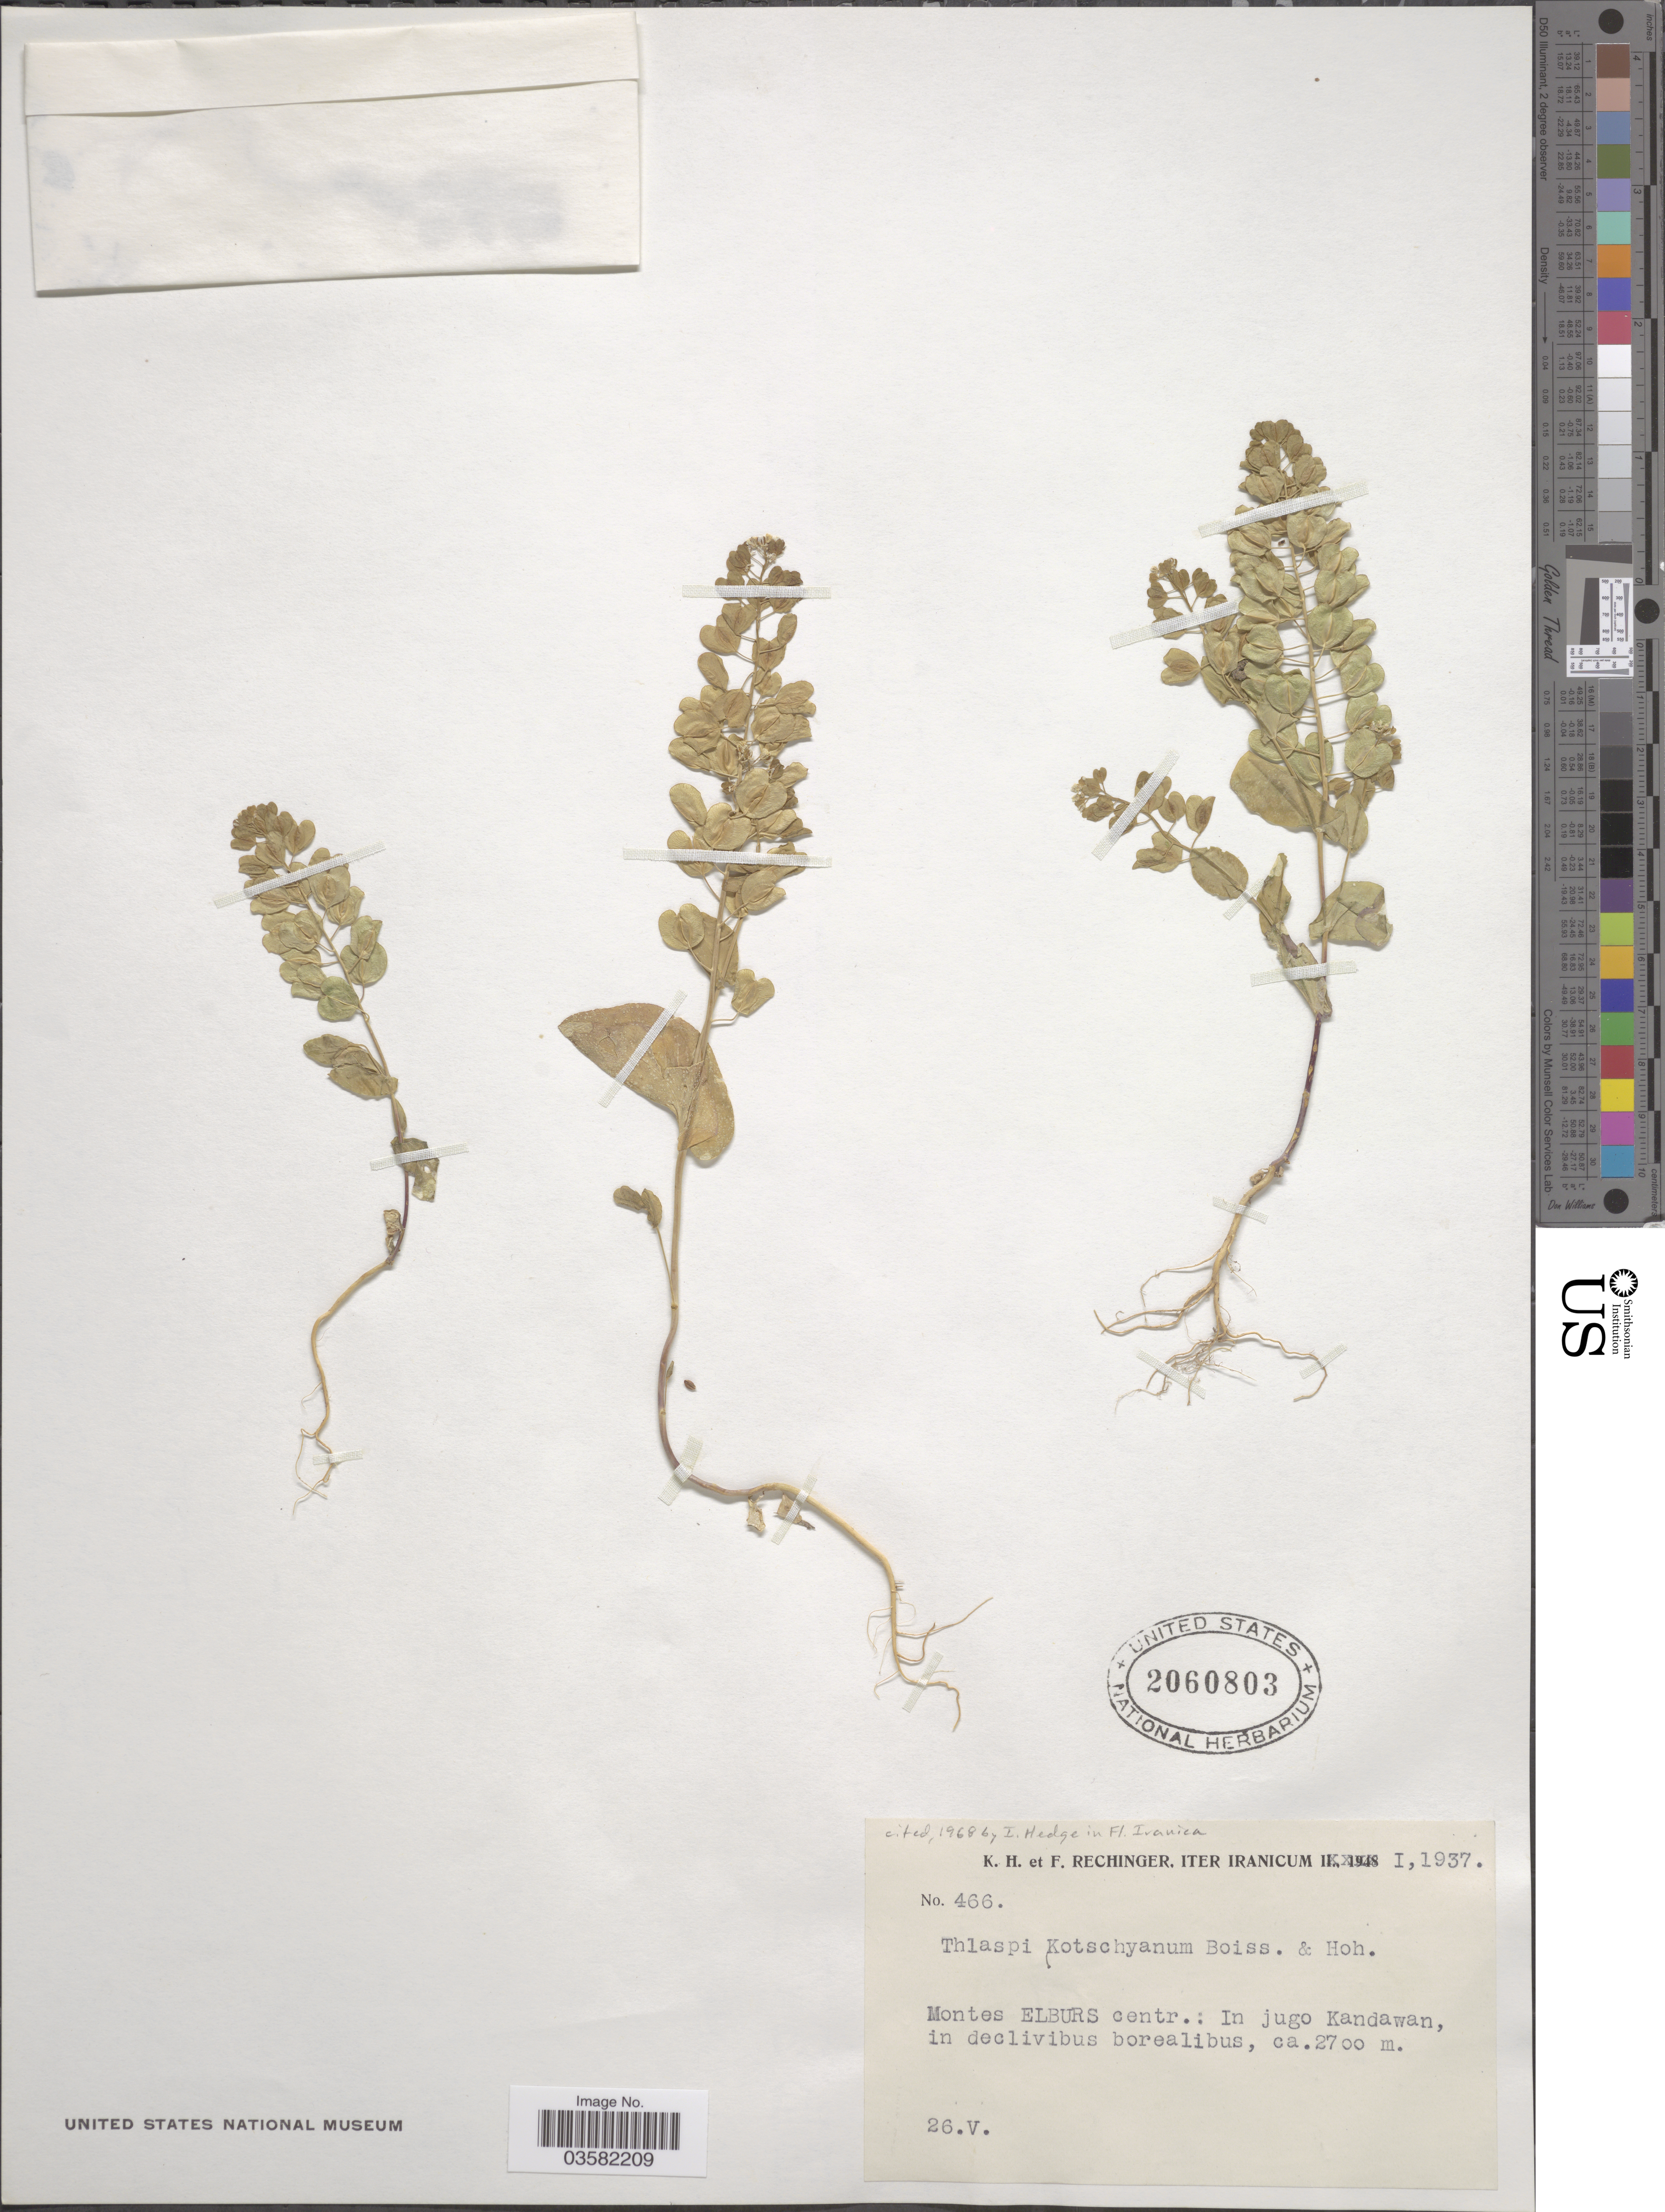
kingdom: Plantae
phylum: Tracheophyta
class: Magnoliopsida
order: Brassicales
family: Brassicaceae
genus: Thlaspi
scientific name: Thlaspi kotschyanum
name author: Boiss. & Hohen.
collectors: K. H. Rechinger & F. Rechinger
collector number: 466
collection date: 1937-05-26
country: Iran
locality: Montes Elburs centr.: In jugo Kandawan, in declivibus borealibus.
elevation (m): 2700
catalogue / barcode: US 2060803